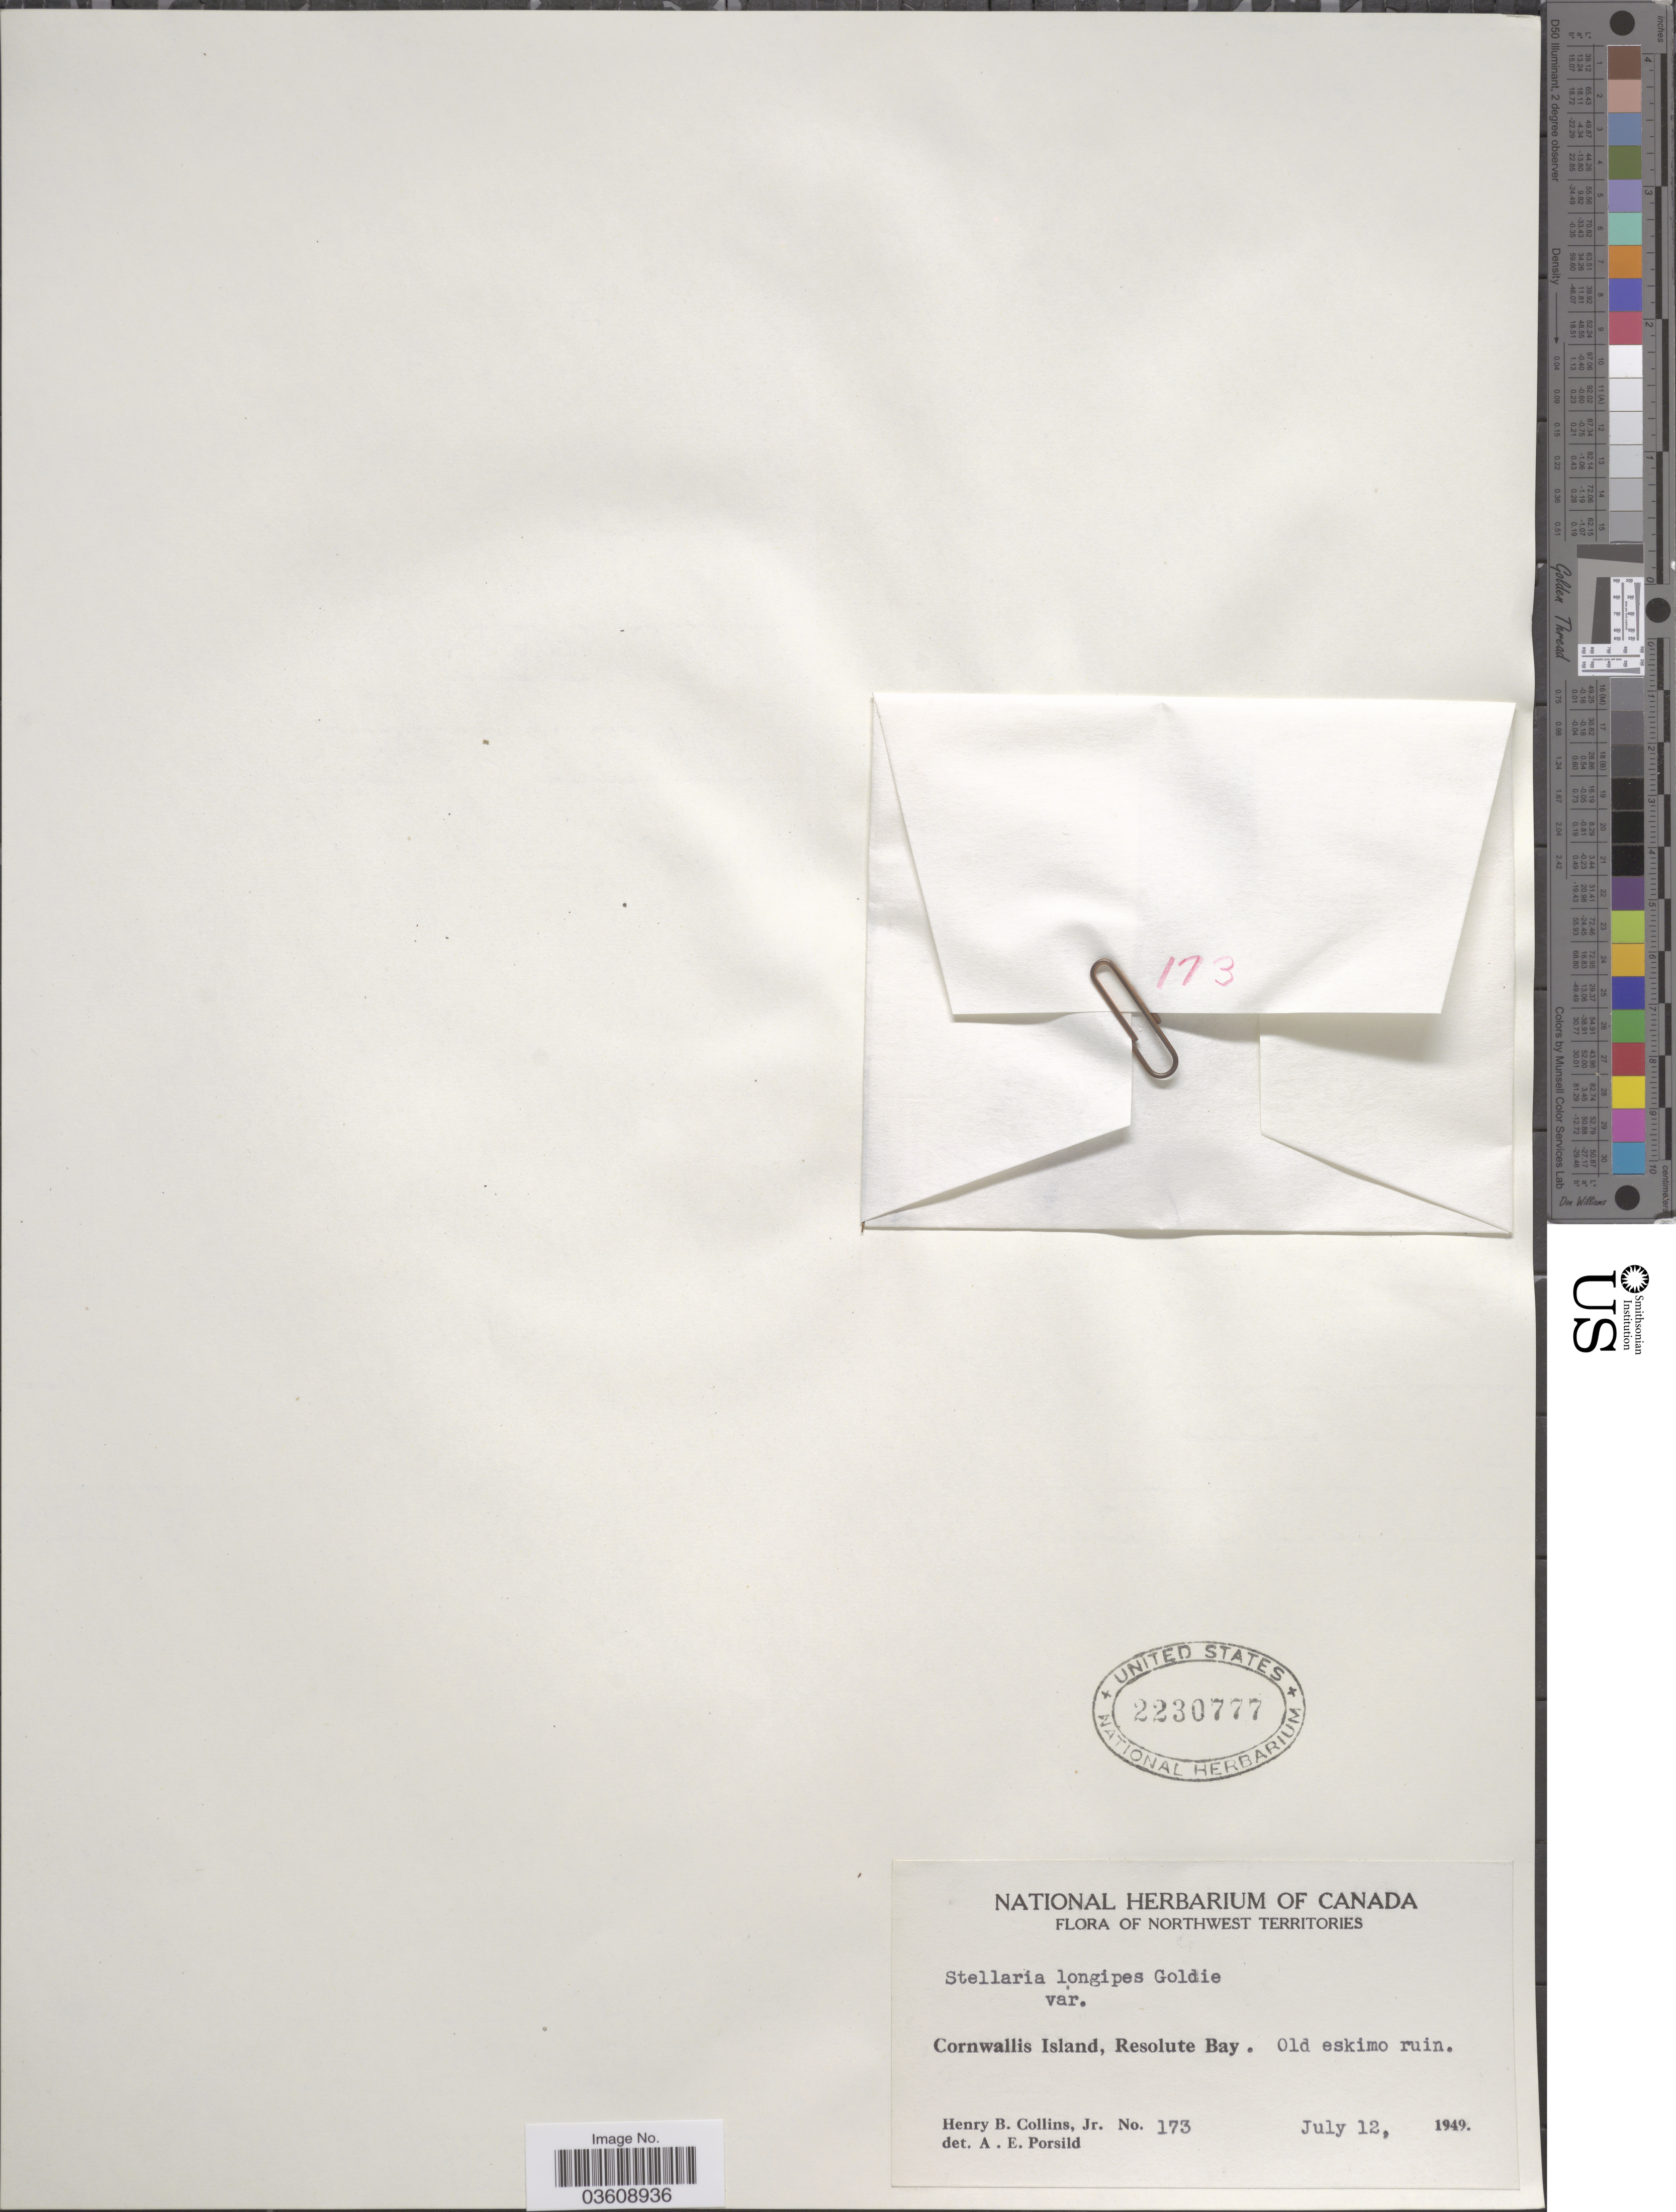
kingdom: Plantae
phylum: Tracheophyta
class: Magnoliopsida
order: Caryophyllales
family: Caryophyllaceae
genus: Stellaria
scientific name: Stellaria longipes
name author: Goldie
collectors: H. Collins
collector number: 173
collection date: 1949-07-12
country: Canada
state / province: Northwest Territories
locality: Cornwallis Island, Resolute Bay. Old eskimo ruin.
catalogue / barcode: US 2230777